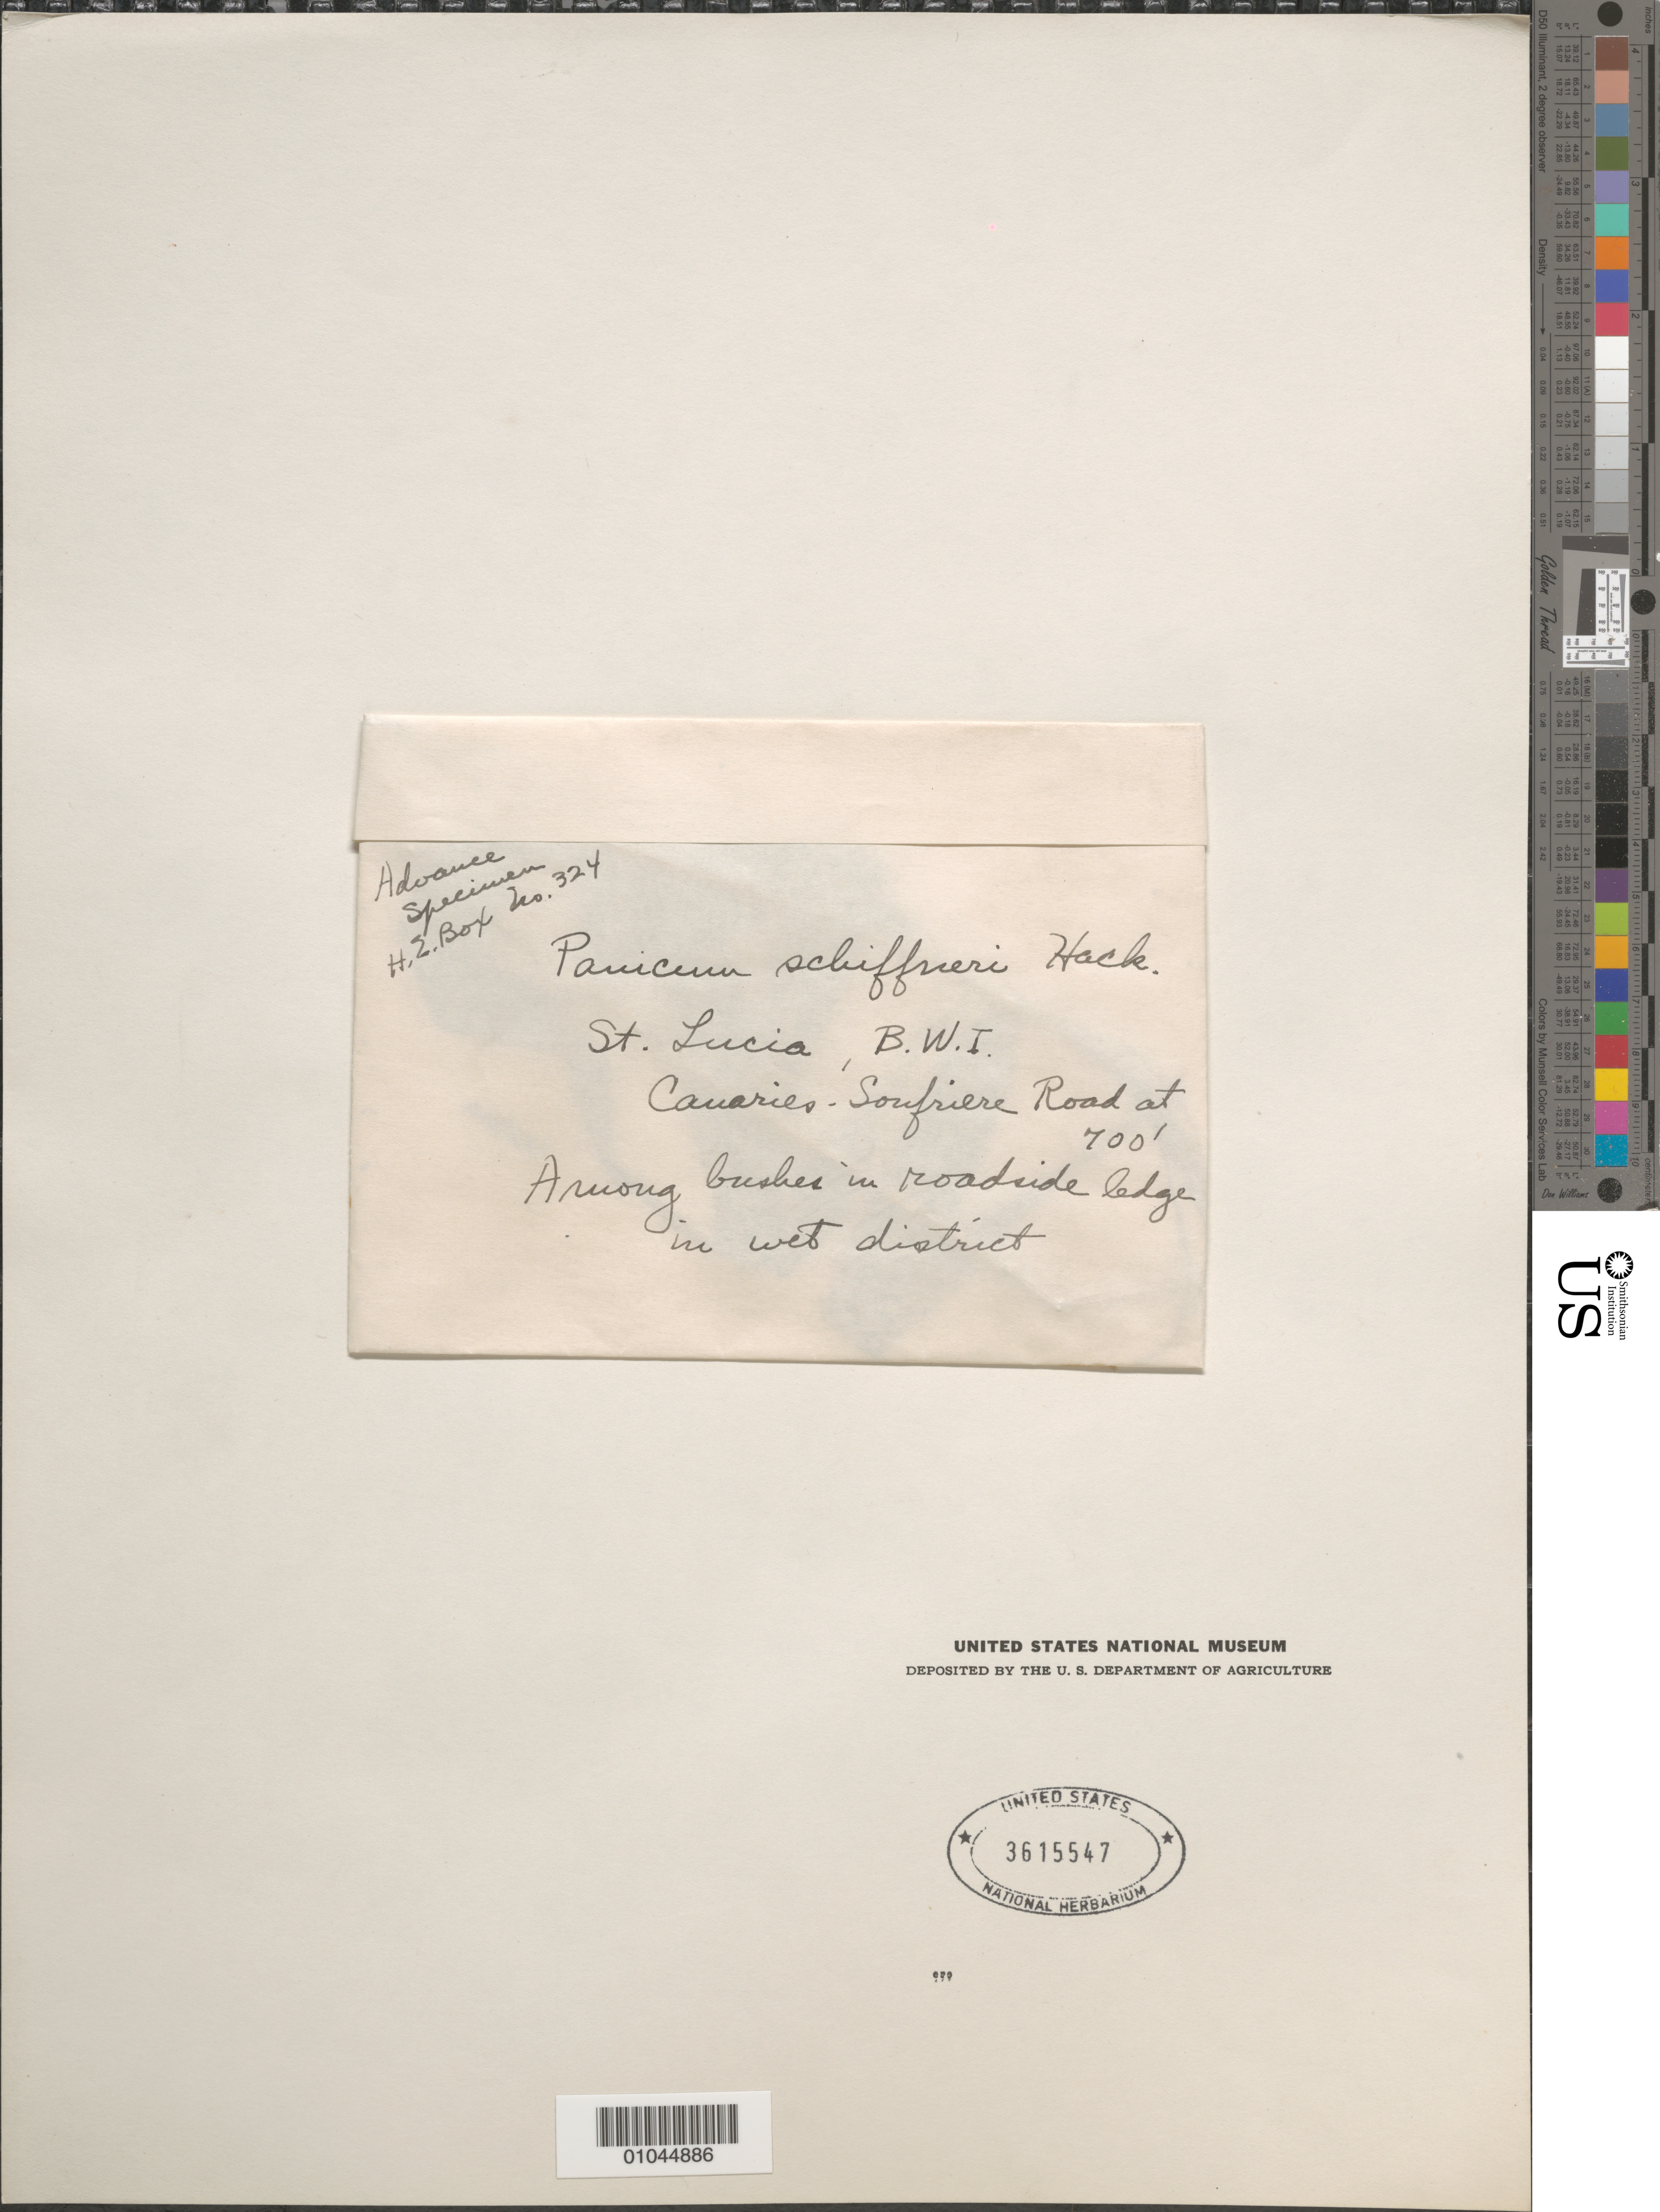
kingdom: Plantae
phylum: Tracheophyta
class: Liliopsida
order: Poales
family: Poaceae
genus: Panicum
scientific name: Panicum trichidiachne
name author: Döll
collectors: H. E. Box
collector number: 324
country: St. Lucia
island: St. Lucia I.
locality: Canaries, Soufriere Road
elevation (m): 213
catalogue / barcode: US 3615547